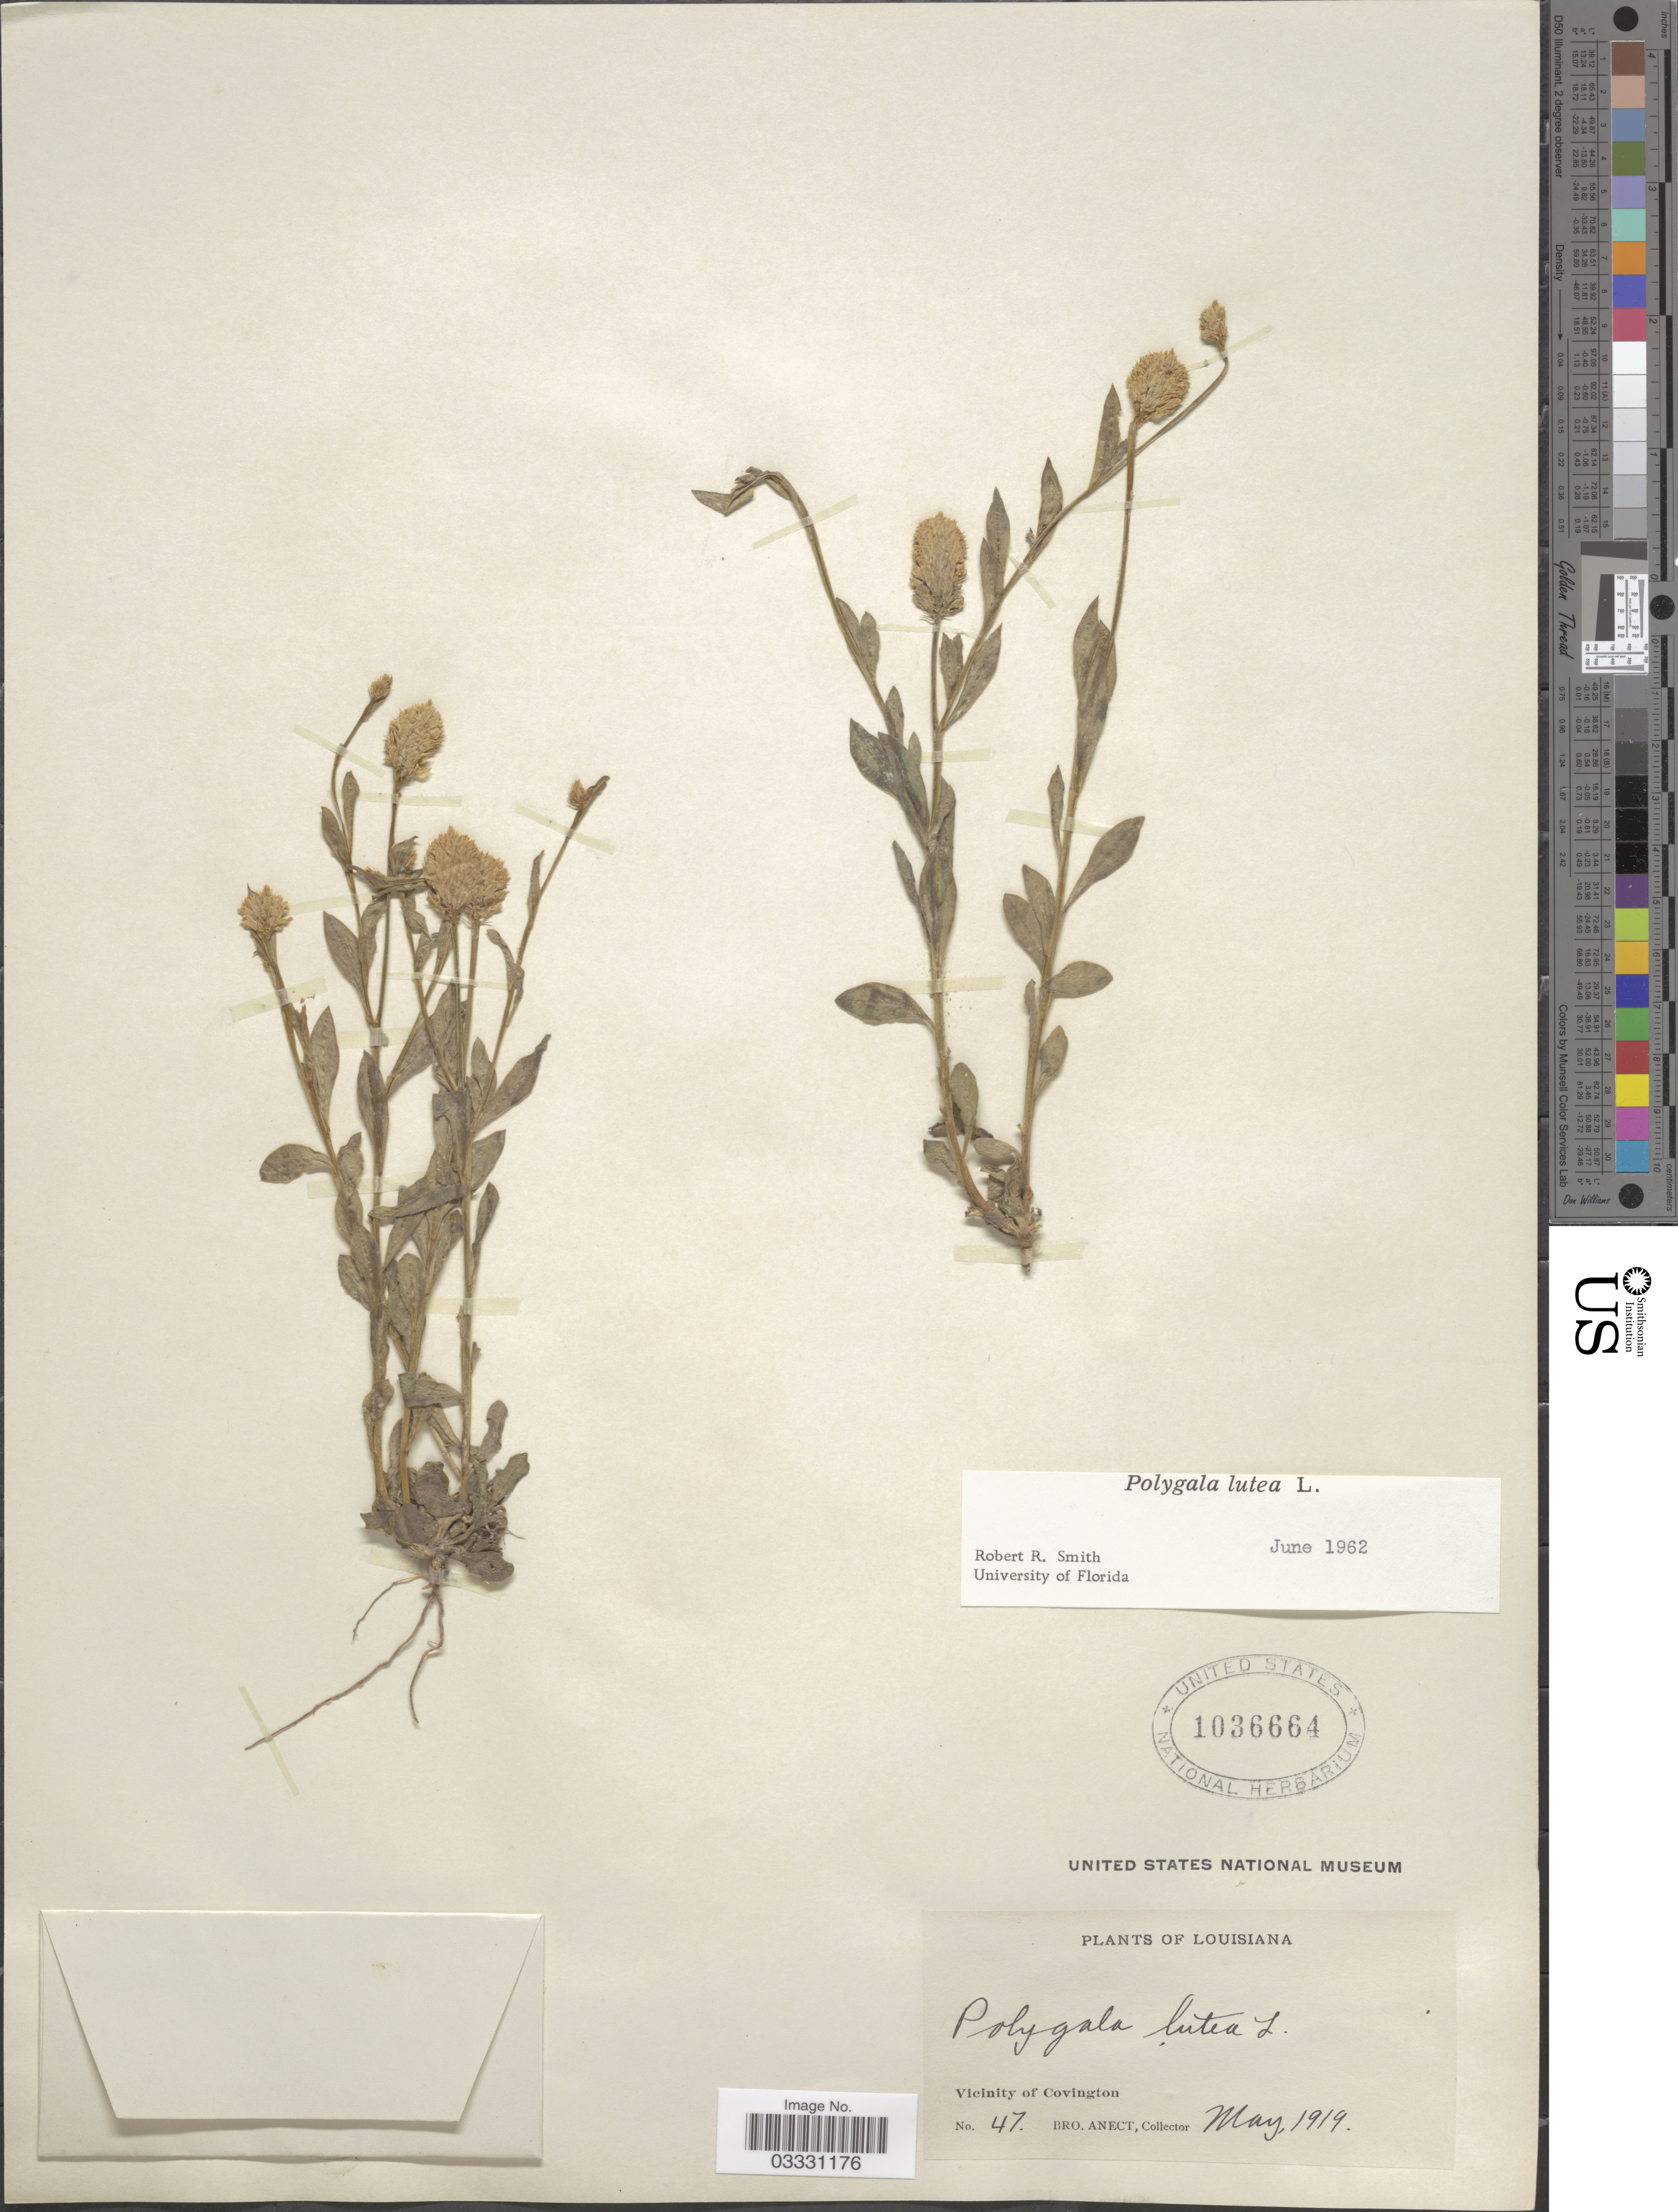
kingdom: Plantae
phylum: Tracheophyta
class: Magnoliopsida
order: Fabales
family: Polygalaceae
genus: Polygala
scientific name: Polygala lutea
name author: L.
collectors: B. Anect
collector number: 47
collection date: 1919-05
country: United States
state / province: Louisiana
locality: Vicinity of Covington.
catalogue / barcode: US 1036664